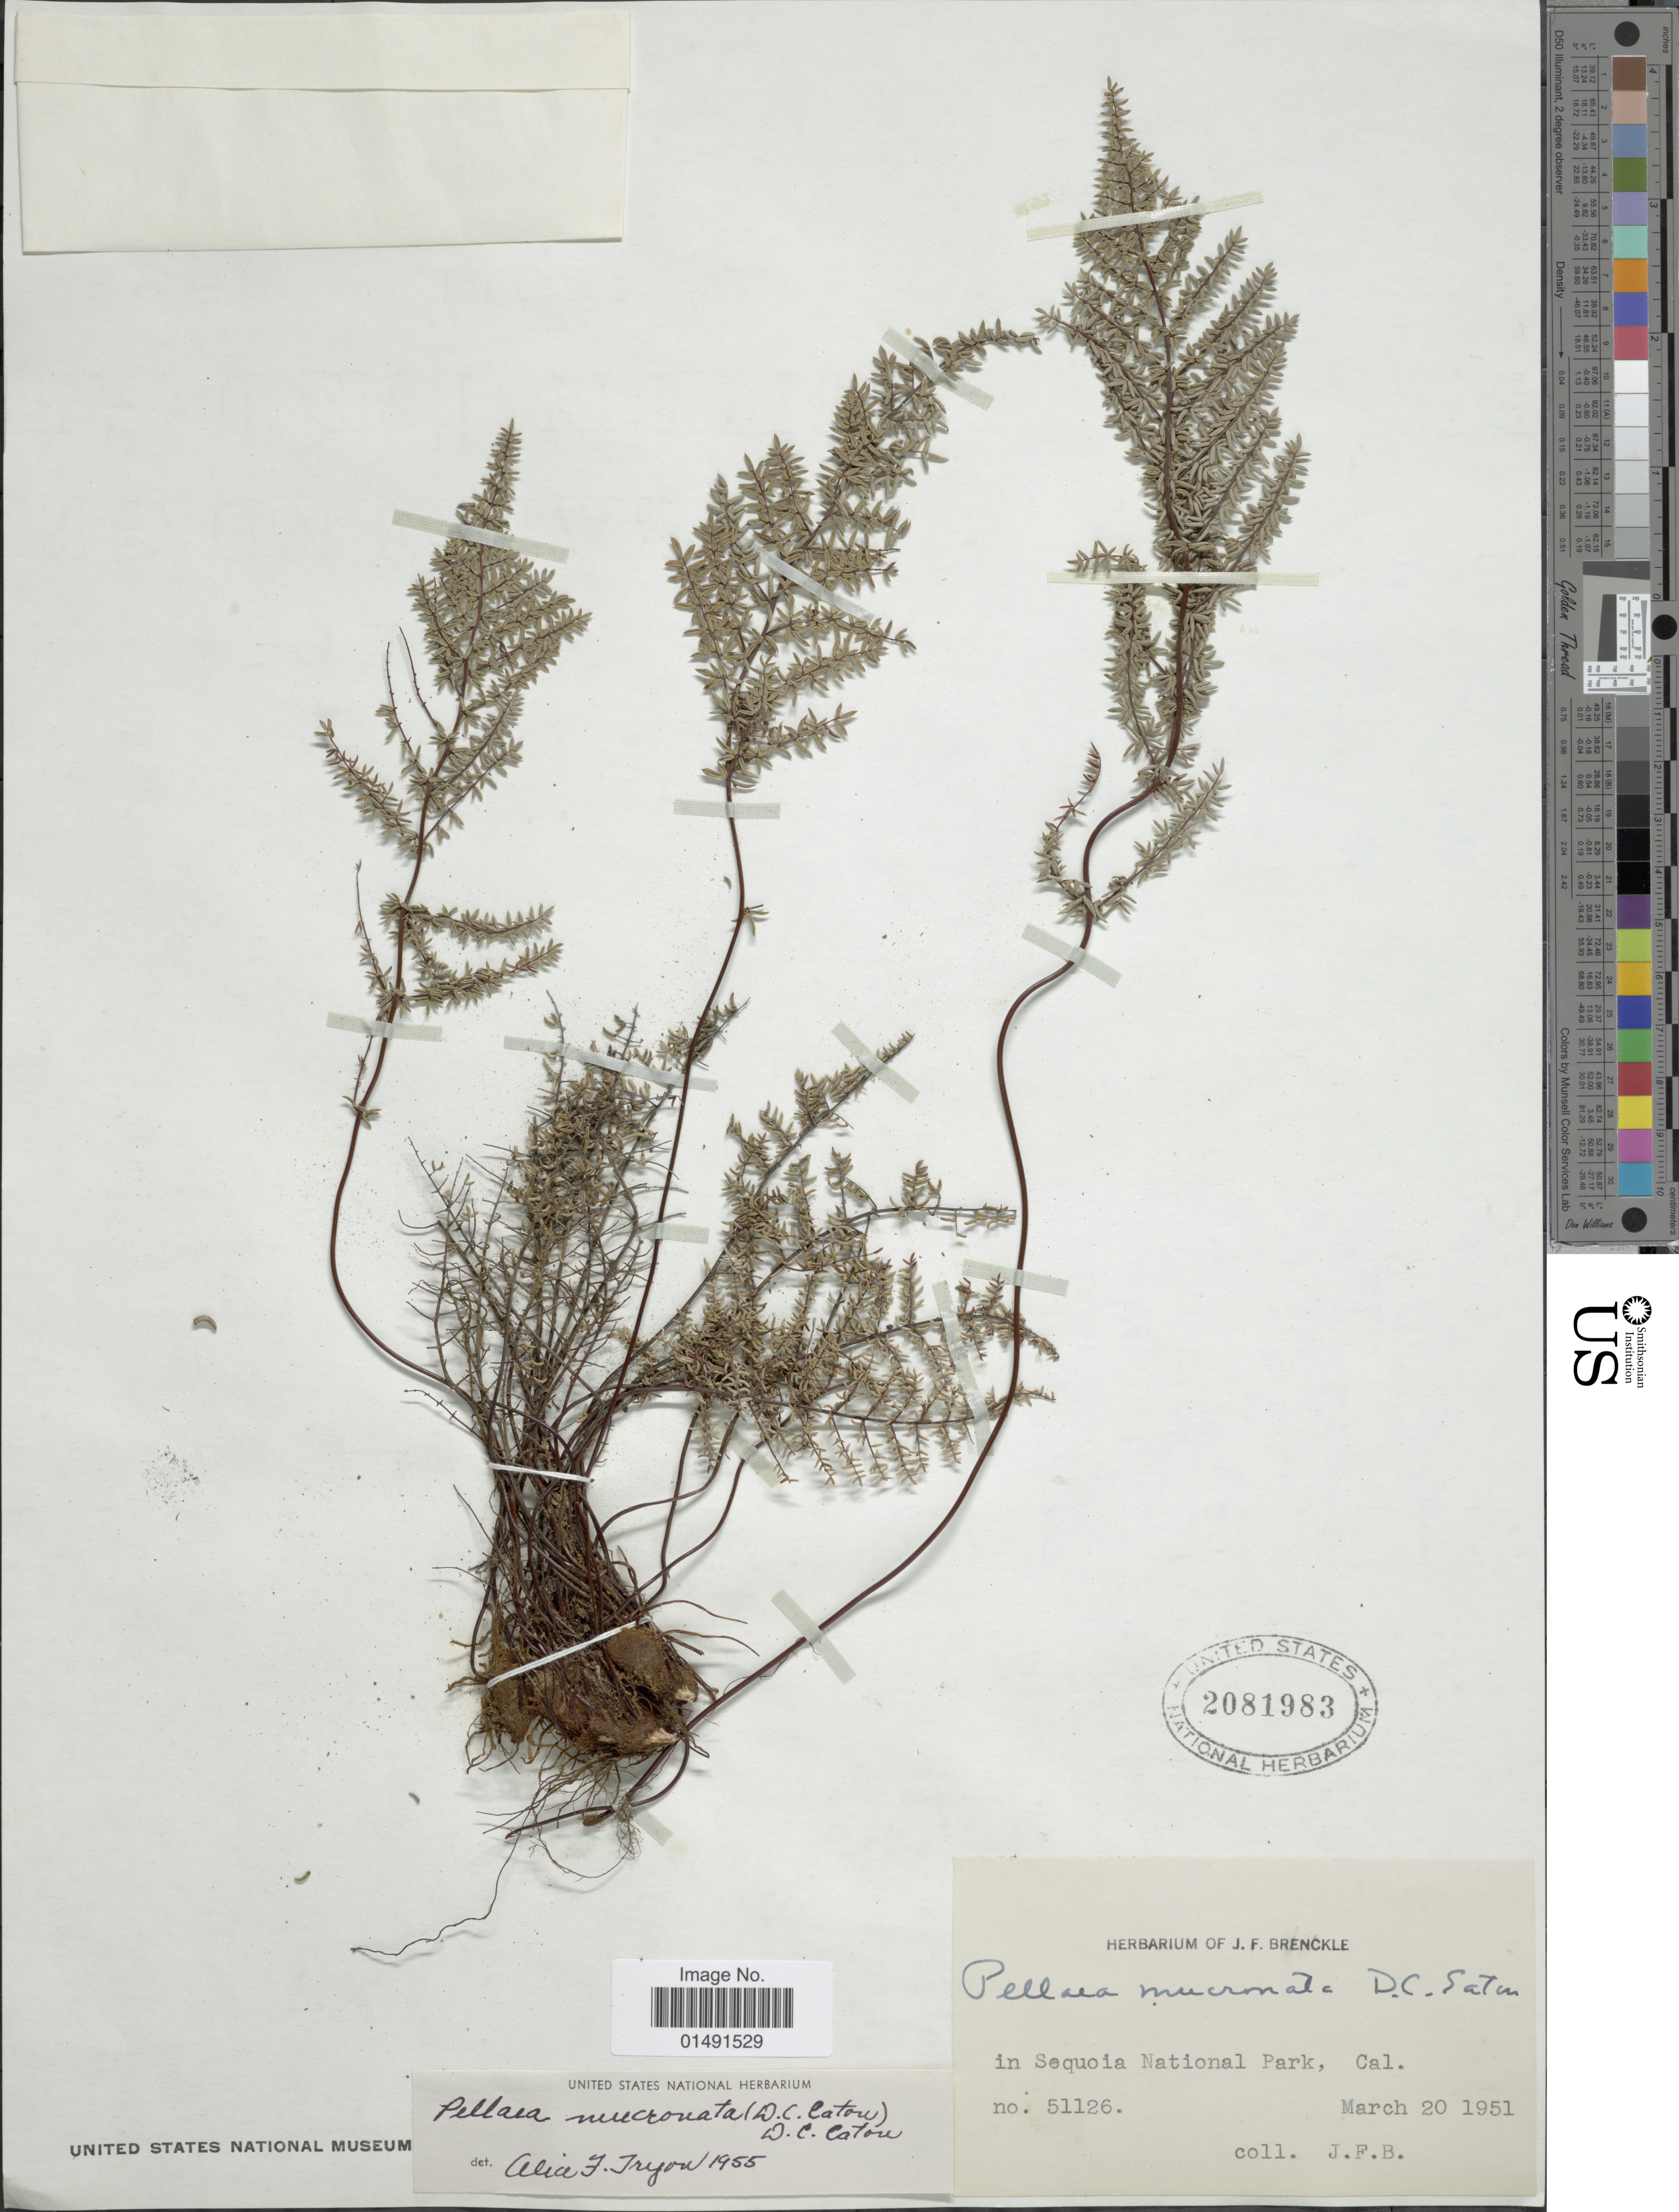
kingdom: Plantae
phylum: Tracheophyta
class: Polypodiopsida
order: Polypodiales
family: Pteridaceae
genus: Pellaea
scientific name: Pellaea mucronata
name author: (D.C. Eaton) D.C. Eaton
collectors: J. Brenckle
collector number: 51126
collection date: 1951-03-20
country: United States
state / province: California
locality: In Sequoia National Park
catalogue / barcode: US 2081983